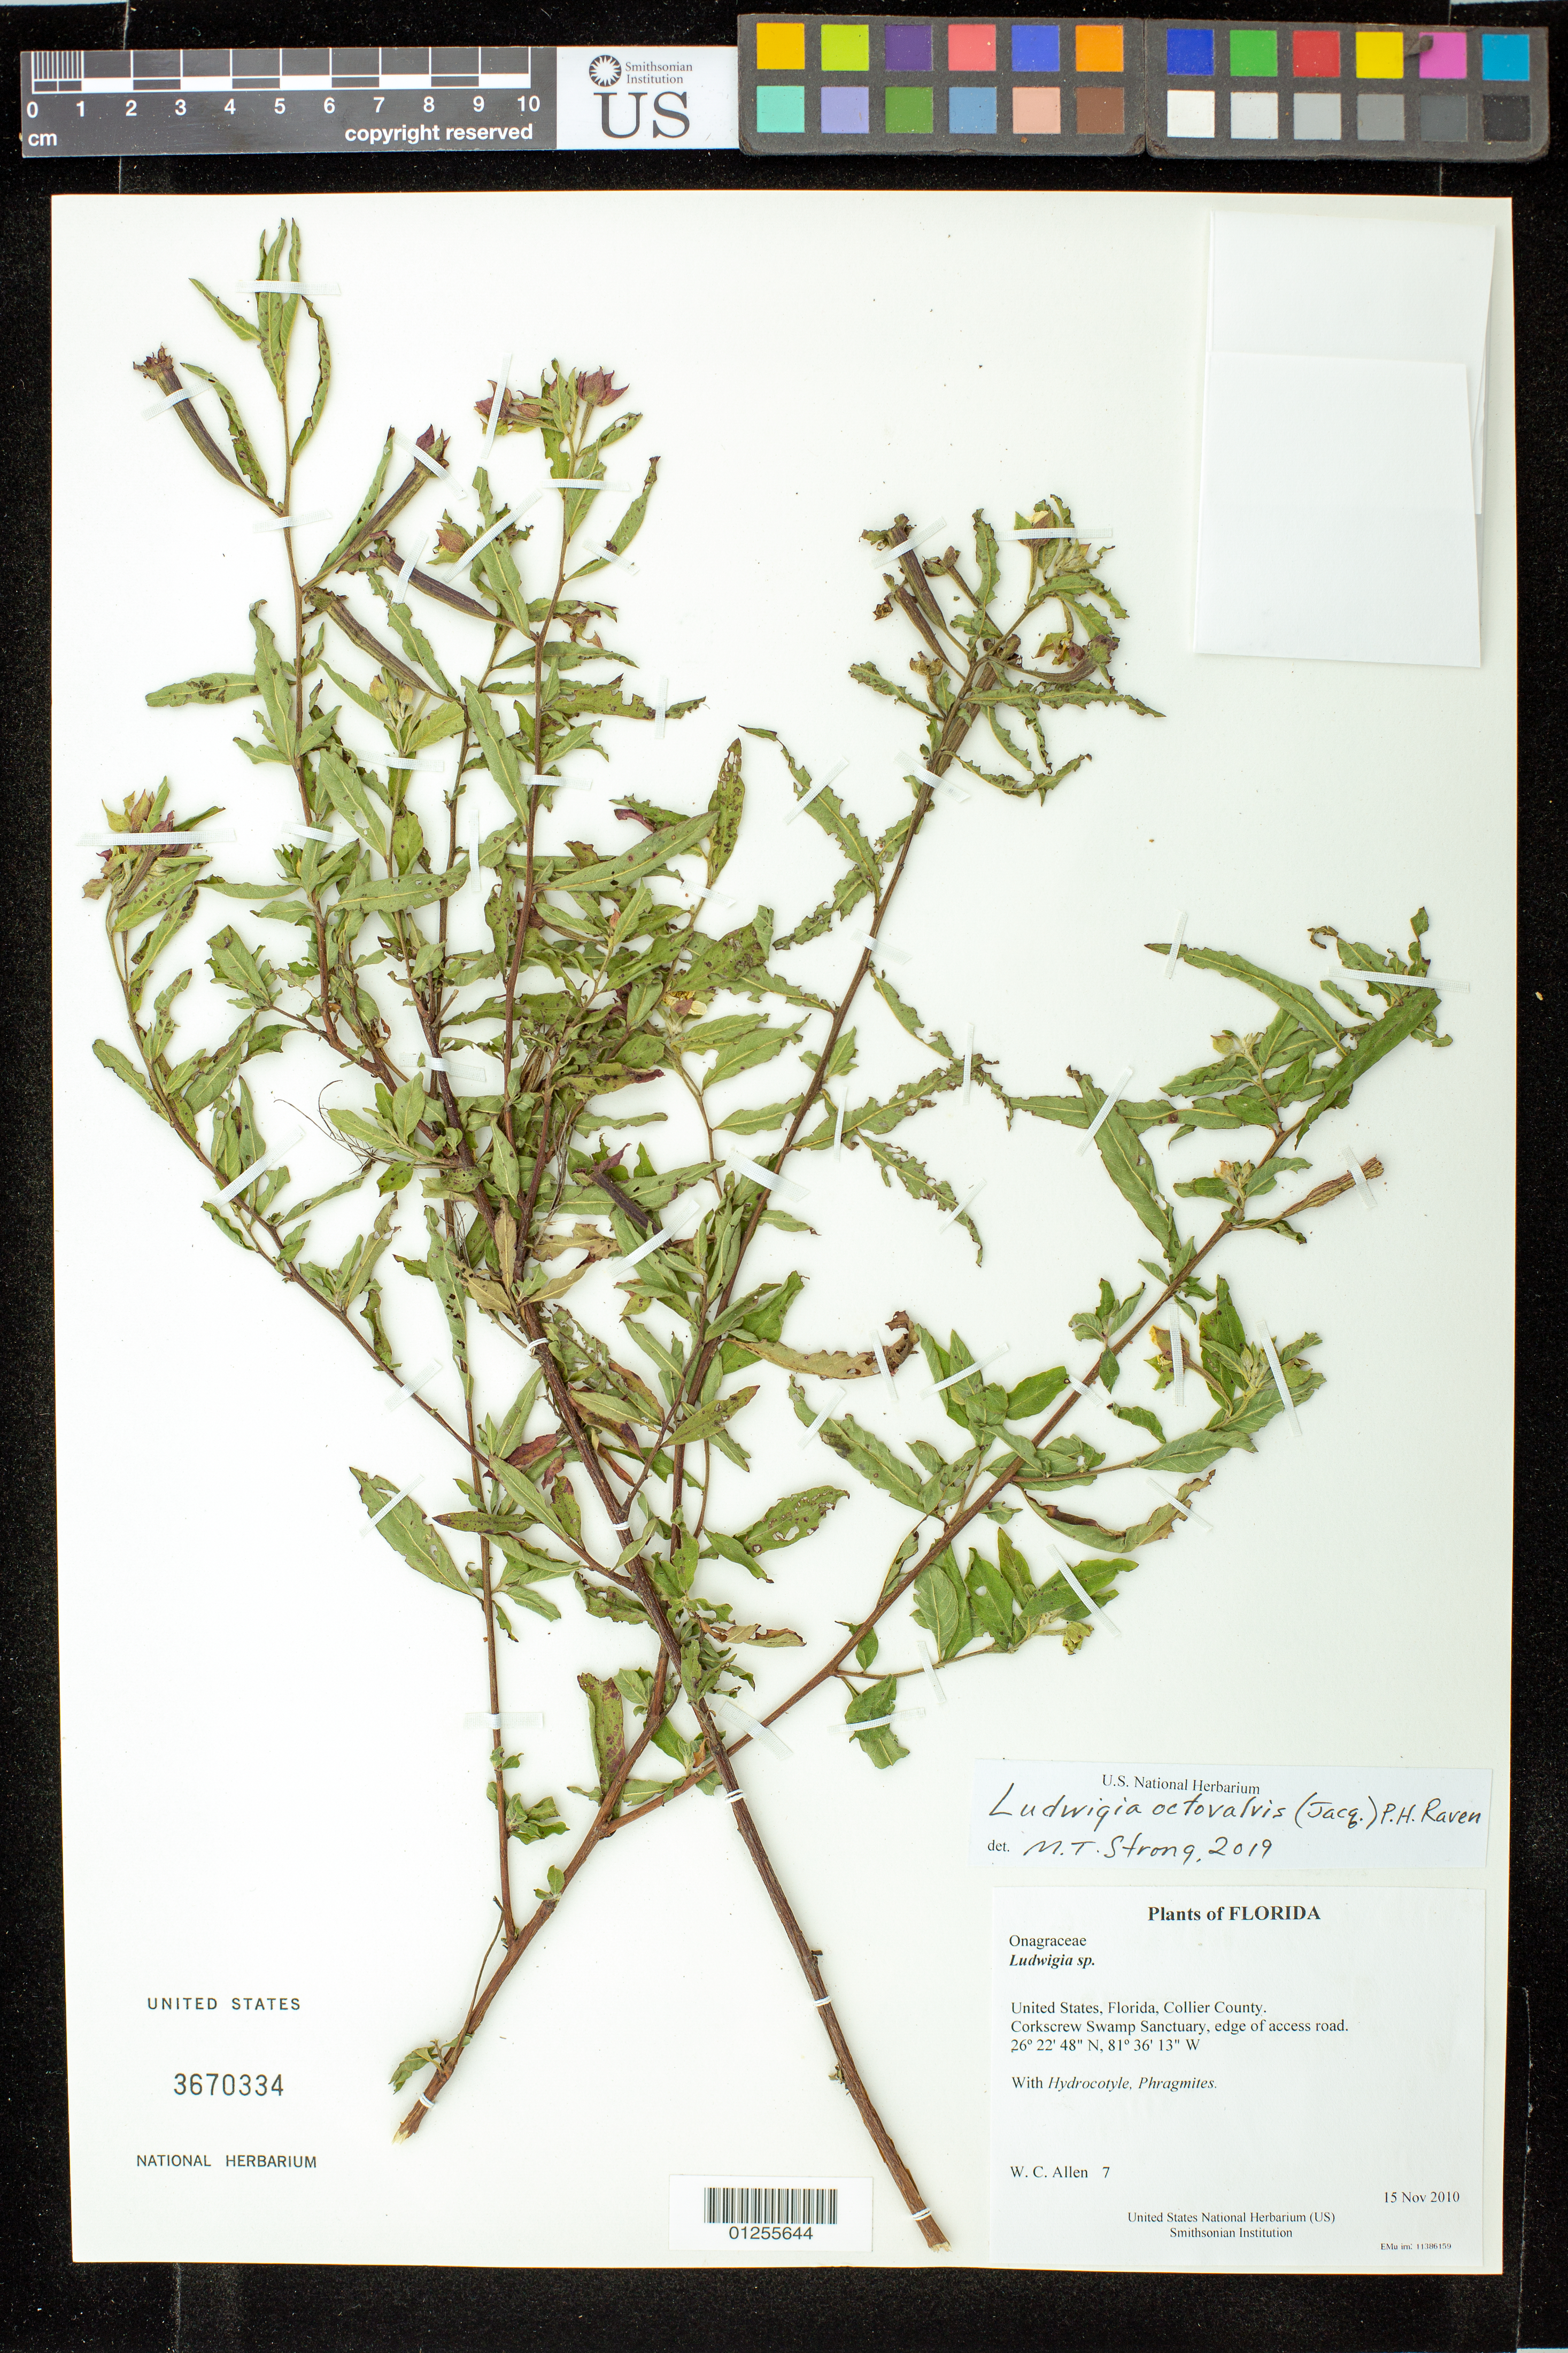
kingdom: Plantae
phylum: Tracheophyta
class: Magnoliopsida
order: Myrtales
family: Onagraceae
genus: Ludwigia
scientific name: Ludwigia octovalvis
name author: (Jacq.) P.H. Raven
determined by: Strong, Mark T., (BOT), Smithsonian Institution - National Museum of Natural History (UNITED STATES)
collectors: W. C. Allen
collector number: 7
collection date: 2010-11-15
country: United States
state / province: Florida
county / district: Collier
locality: Corkscrew Swamp Sanctuary, edge of access road.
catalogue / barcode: US 3670334